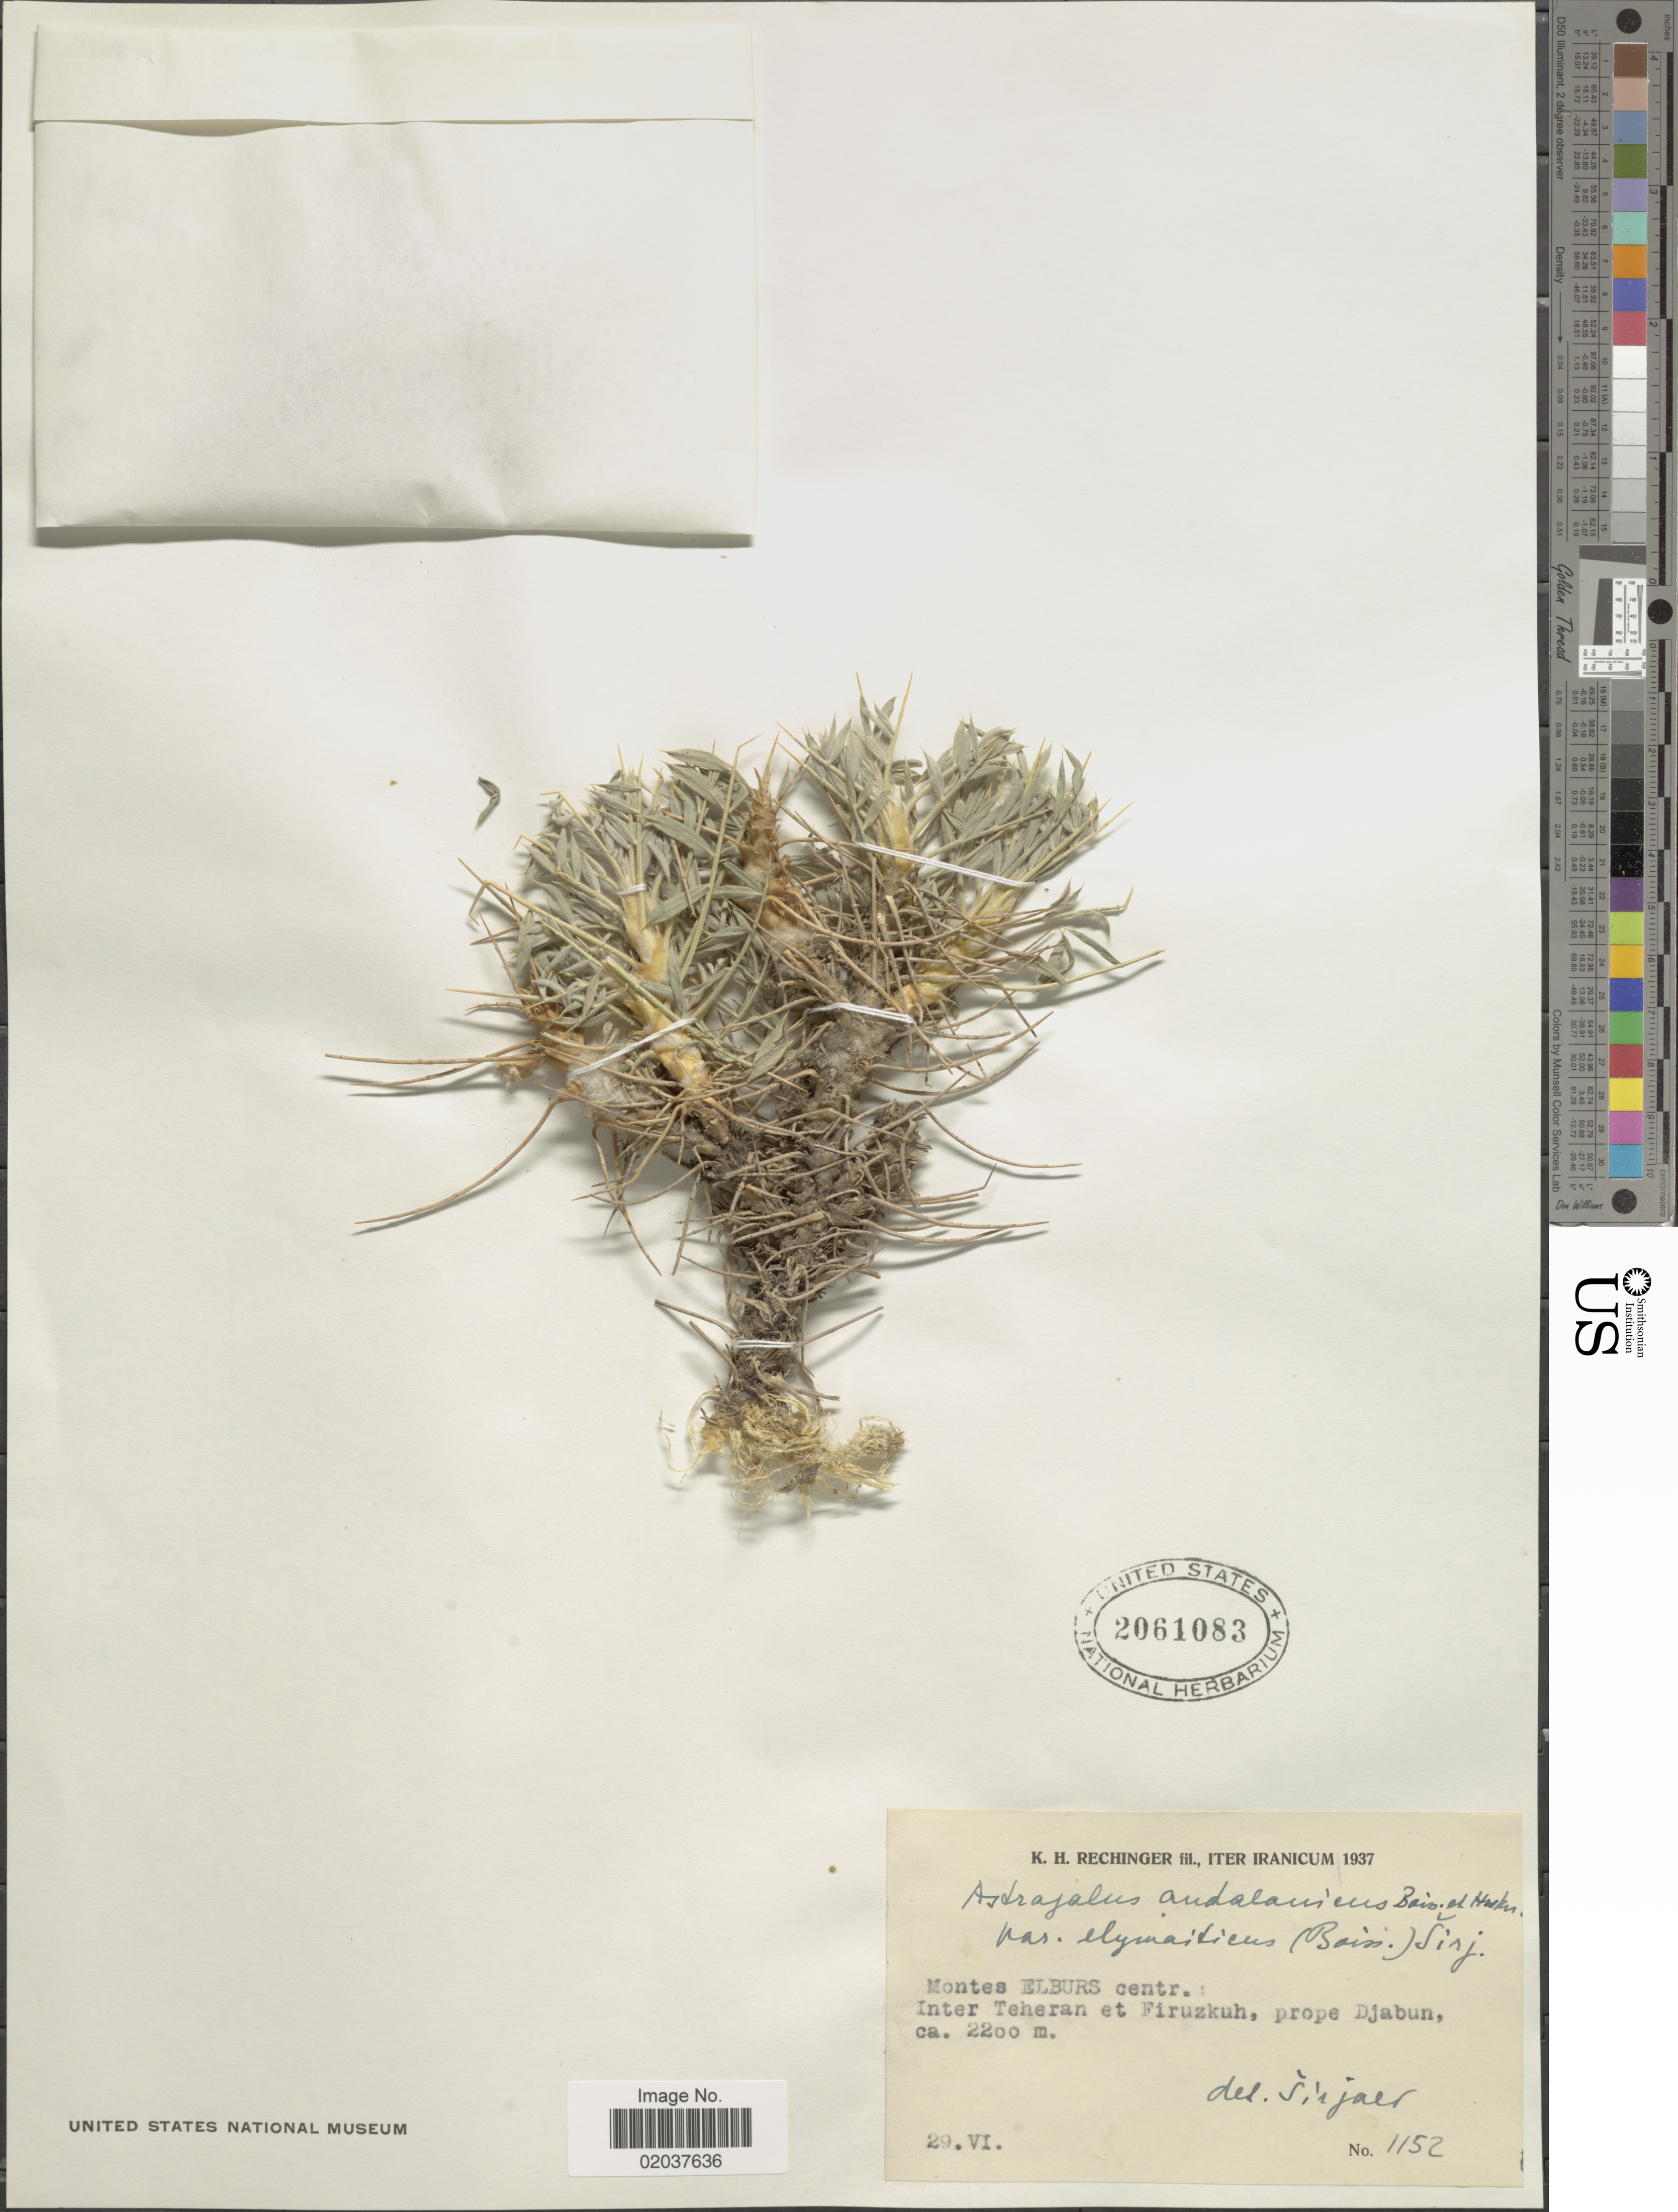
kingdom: Plantae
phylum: Tracheophyta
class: Magnoliopsida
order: Fabales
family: Fabaceae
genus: Astragalus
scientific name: Astragalus andalanicus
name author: Boiss. & Hausskn.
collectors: K. H. Rechinger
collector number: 1152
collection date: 1937-06-29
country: Iran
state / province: Tehran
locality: Montes Elburs centr. Iranicum, Inter Teheran et Firuzkuh, prope Djabun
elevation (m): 2200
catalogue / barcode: US 2061083